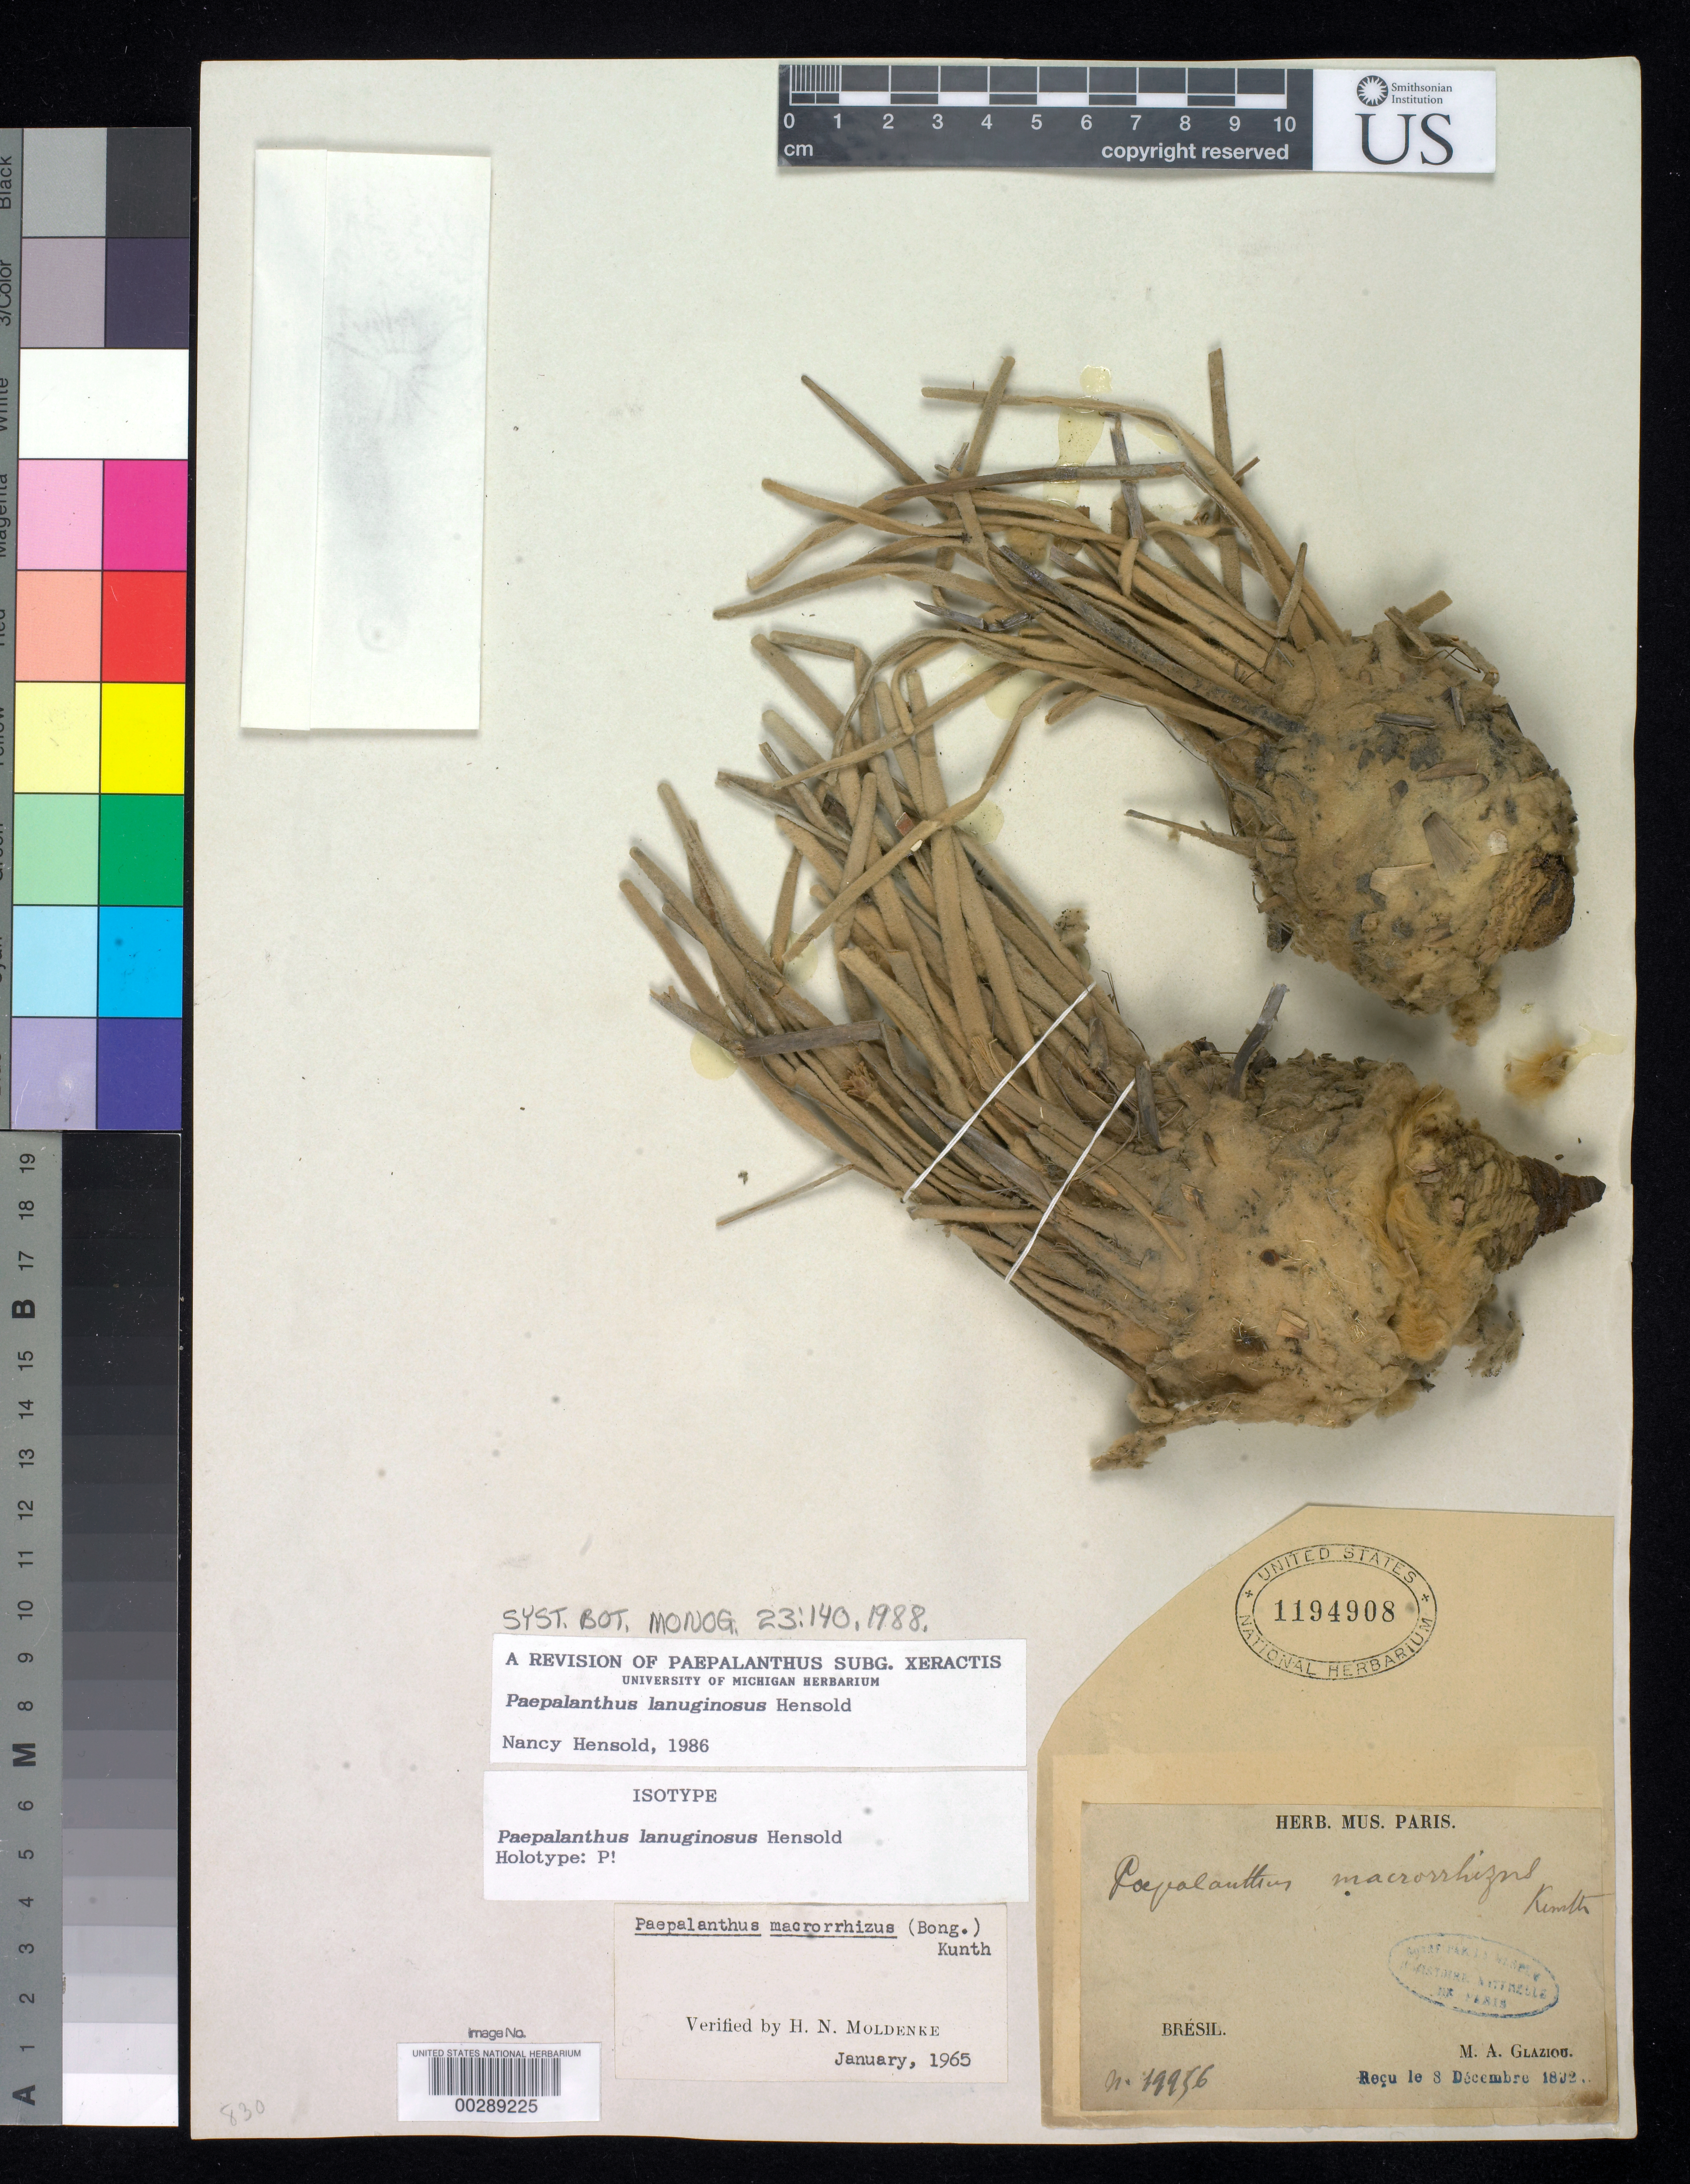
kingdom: Plantae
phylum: Tracheophyta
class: Liliopsida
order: Poales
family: Eriocaulaceae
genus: Paepalanthus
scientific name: Paepalanthus lanuginosus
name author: Hensold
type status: Isotype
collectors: A. F. M. Glaziou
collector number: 19956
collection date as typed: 08 Dec 1892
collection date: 1892-12-08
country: Brazil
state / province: Minas Gerais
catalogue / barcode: US 1194908